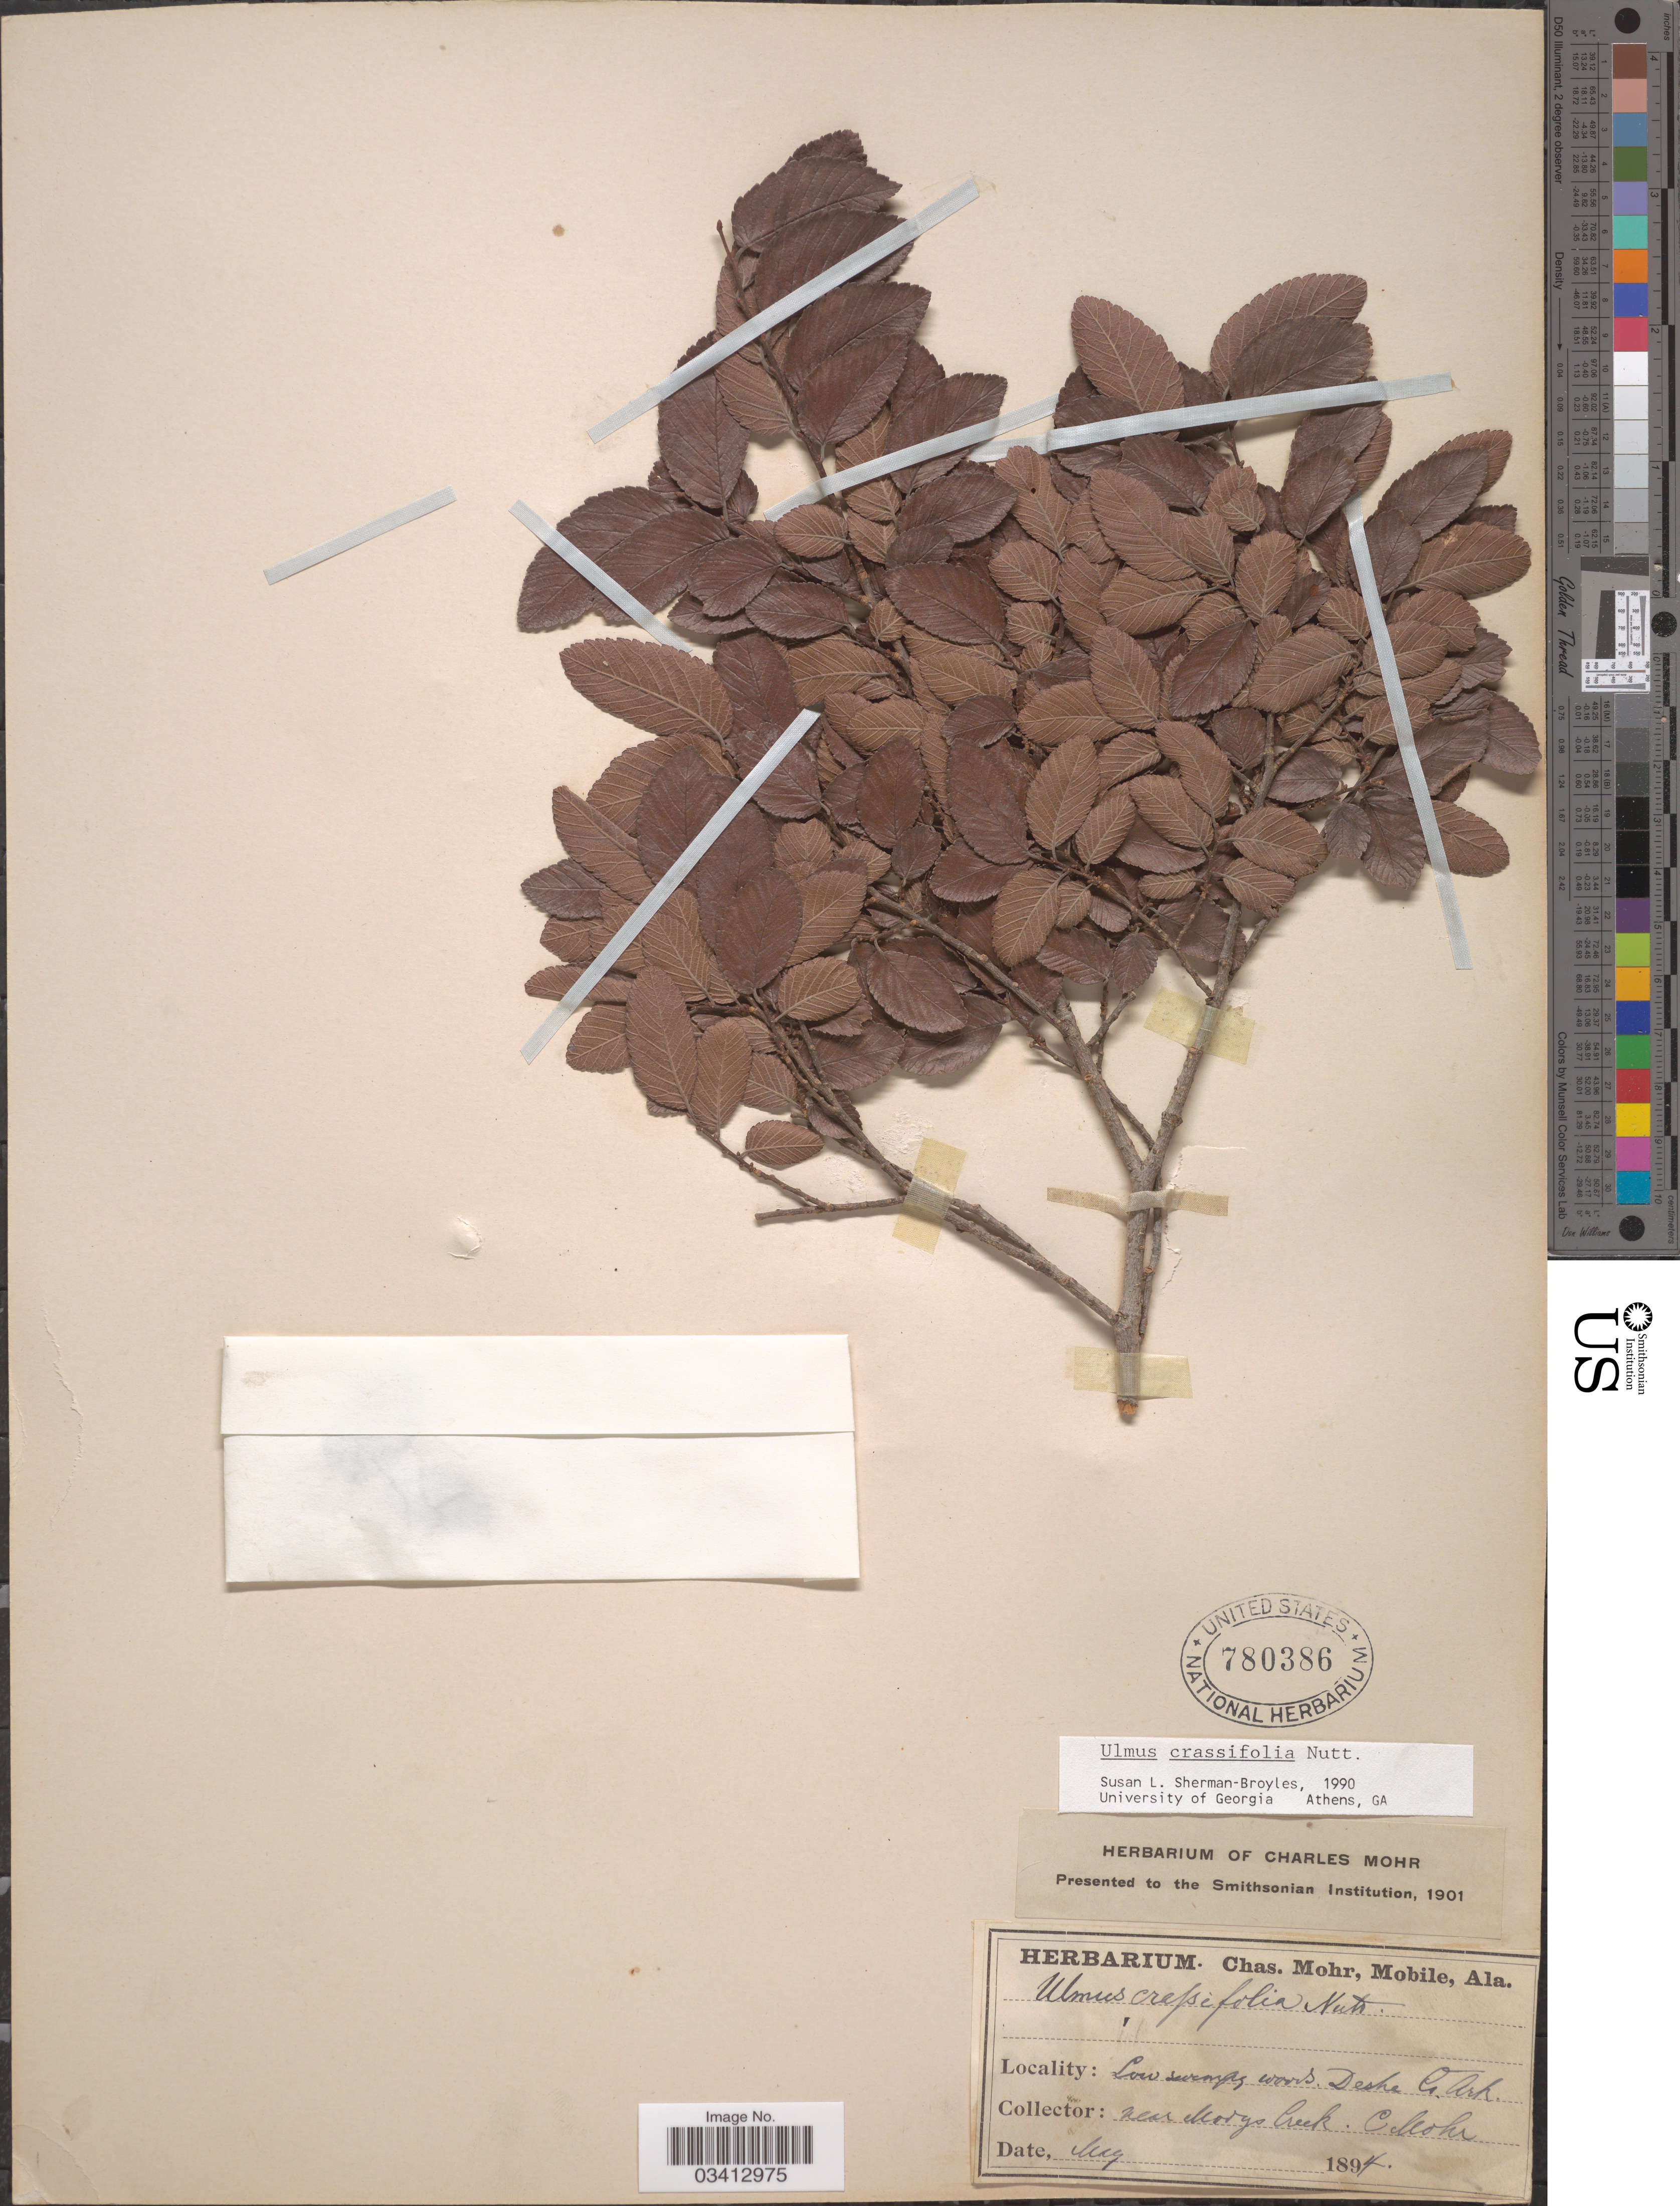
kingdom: Plantae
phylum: Tracheophyta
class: Magnoliopsida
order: Rosales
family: Ulmaceae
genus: Ulmus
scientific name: Ulmus crassifolia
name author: Nutt.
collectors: Mohr, C. T. (herbarium)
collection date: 1894-05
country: United States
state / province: Arkansas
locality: Desha Co. Near Modys [interpreted] Creek.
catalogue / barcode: US 780386